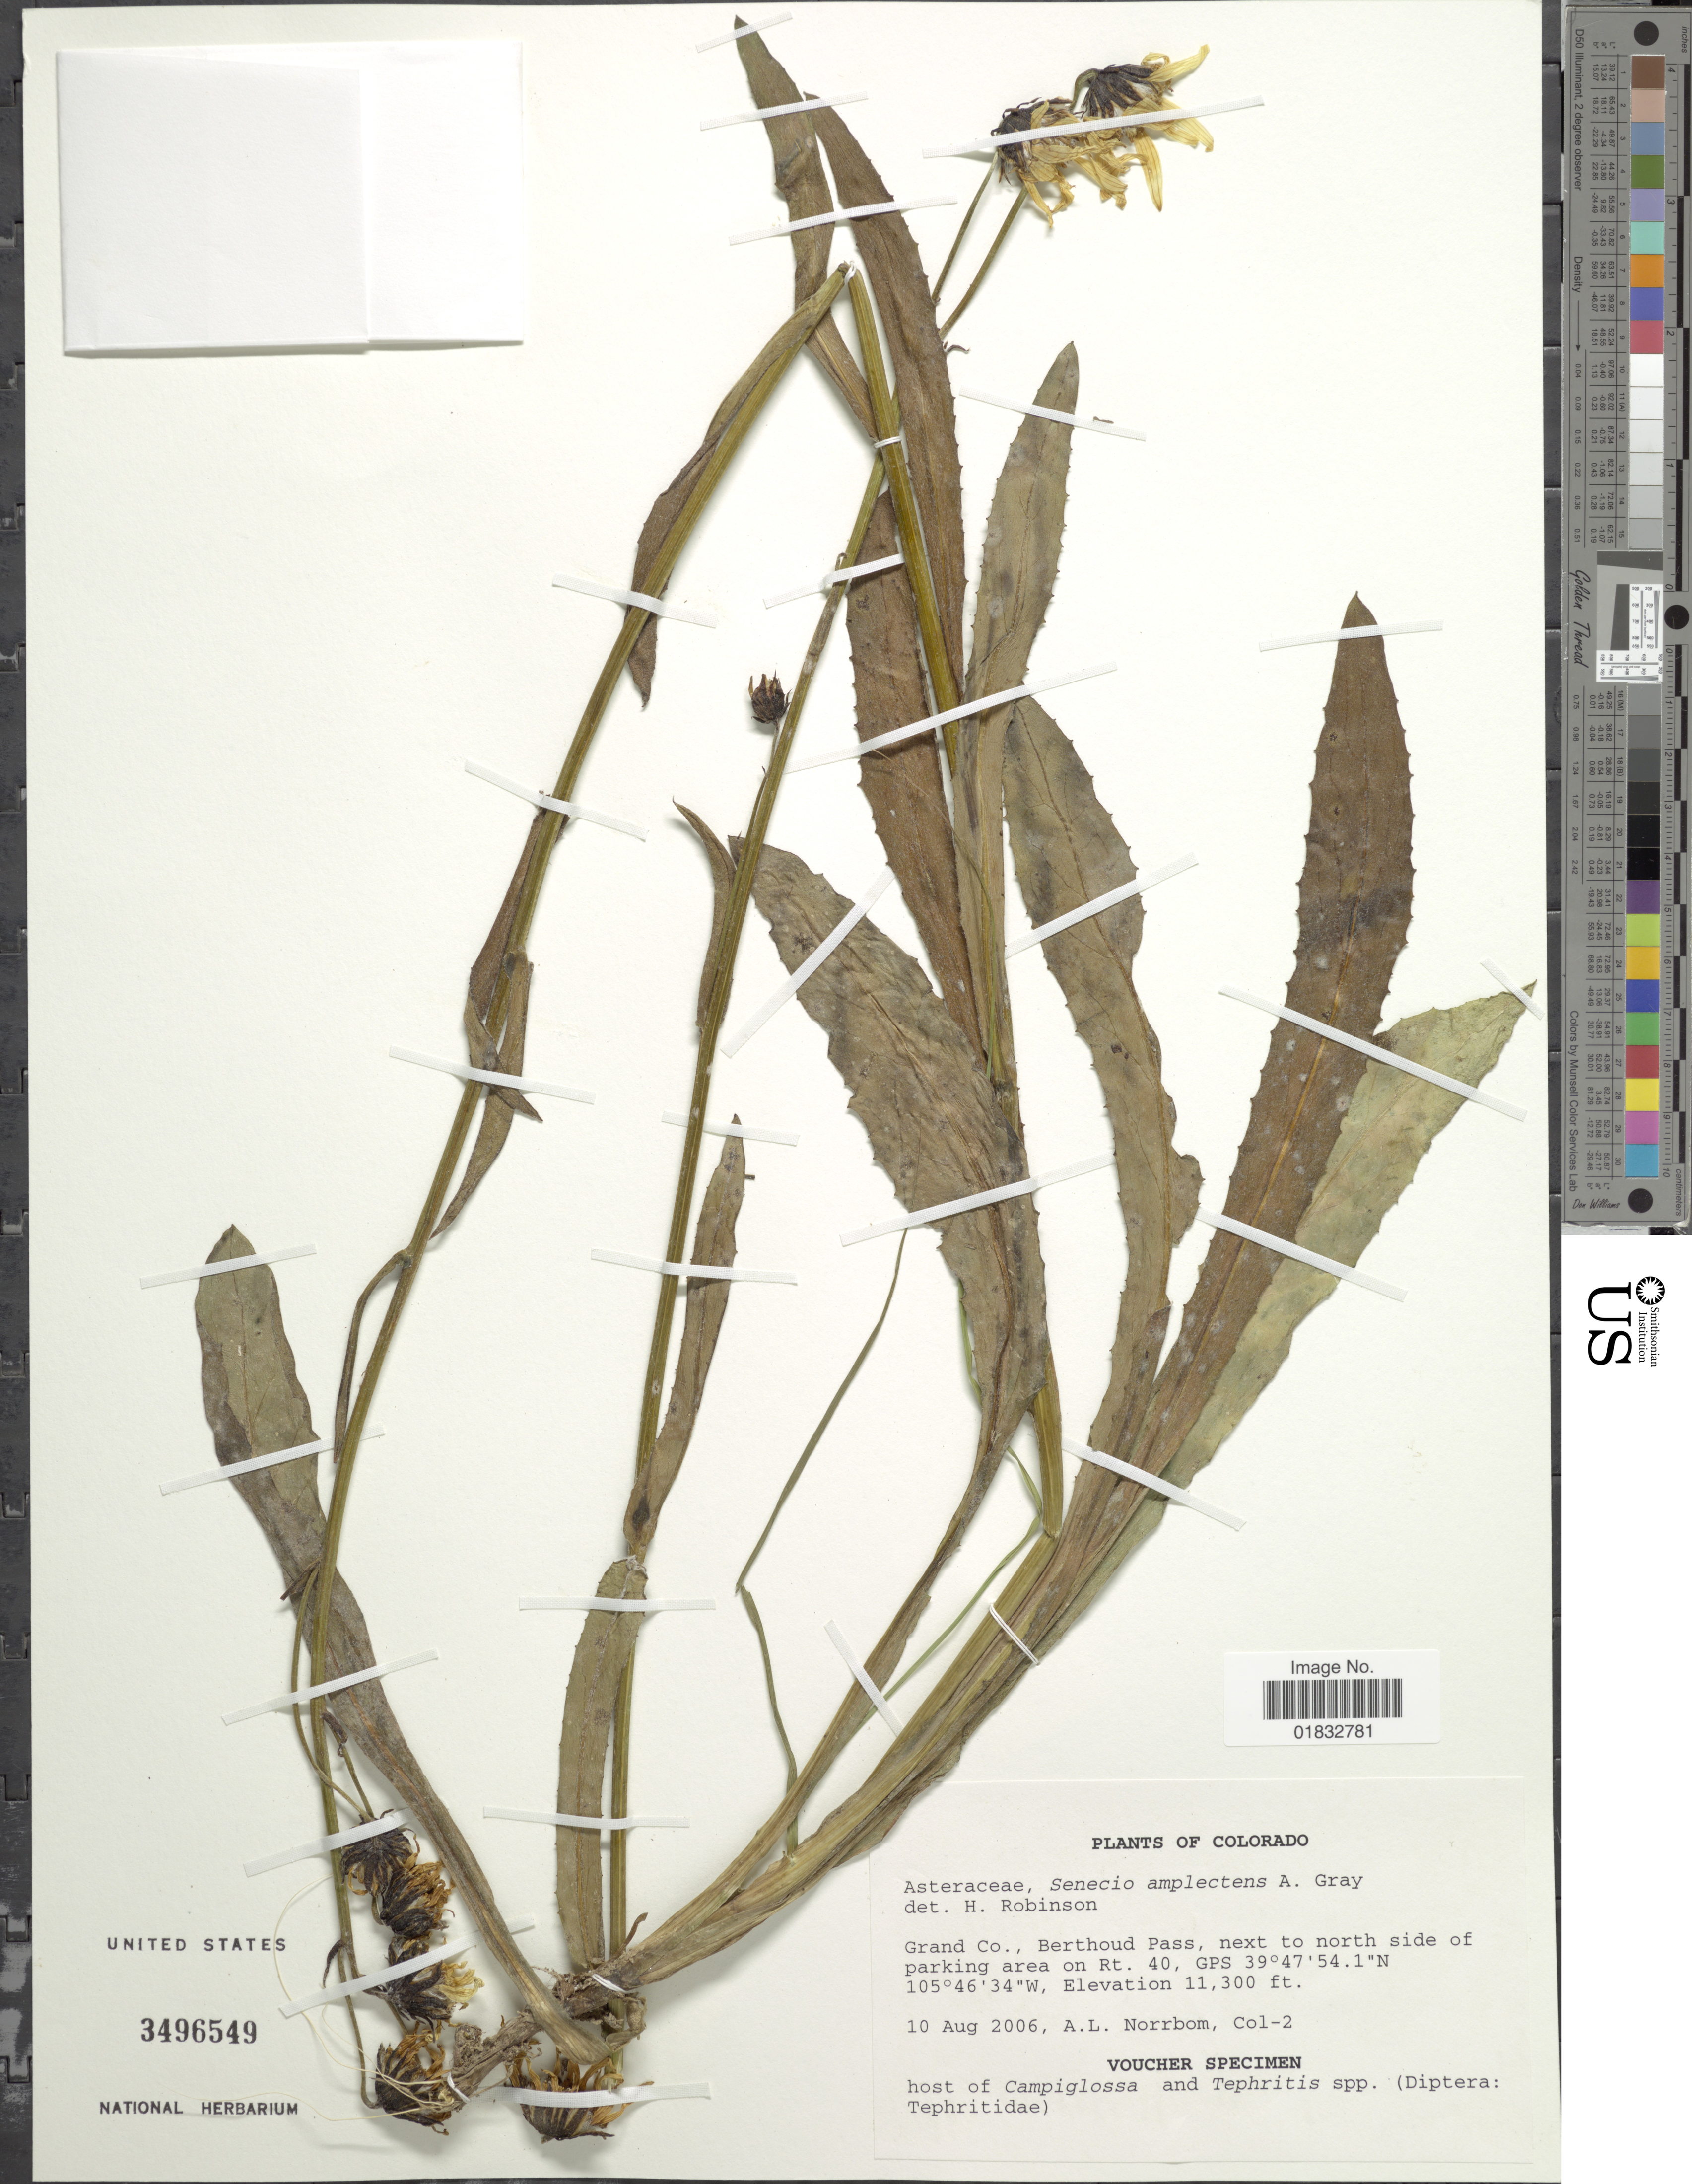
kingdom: Plantae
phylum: Tracheophyta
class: Magnoliopsida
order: Asterales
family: Asteraceae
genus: Senecio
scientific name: Senecio amplectens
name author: A. Gray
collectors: A. L. Norrbom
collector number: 2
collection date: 2006-08-10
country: United States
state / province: Colorado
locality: Grand Co., Berthoud Pass, next to north side of parking area on Rt. 40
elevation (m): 3444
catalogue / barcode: US 3496549